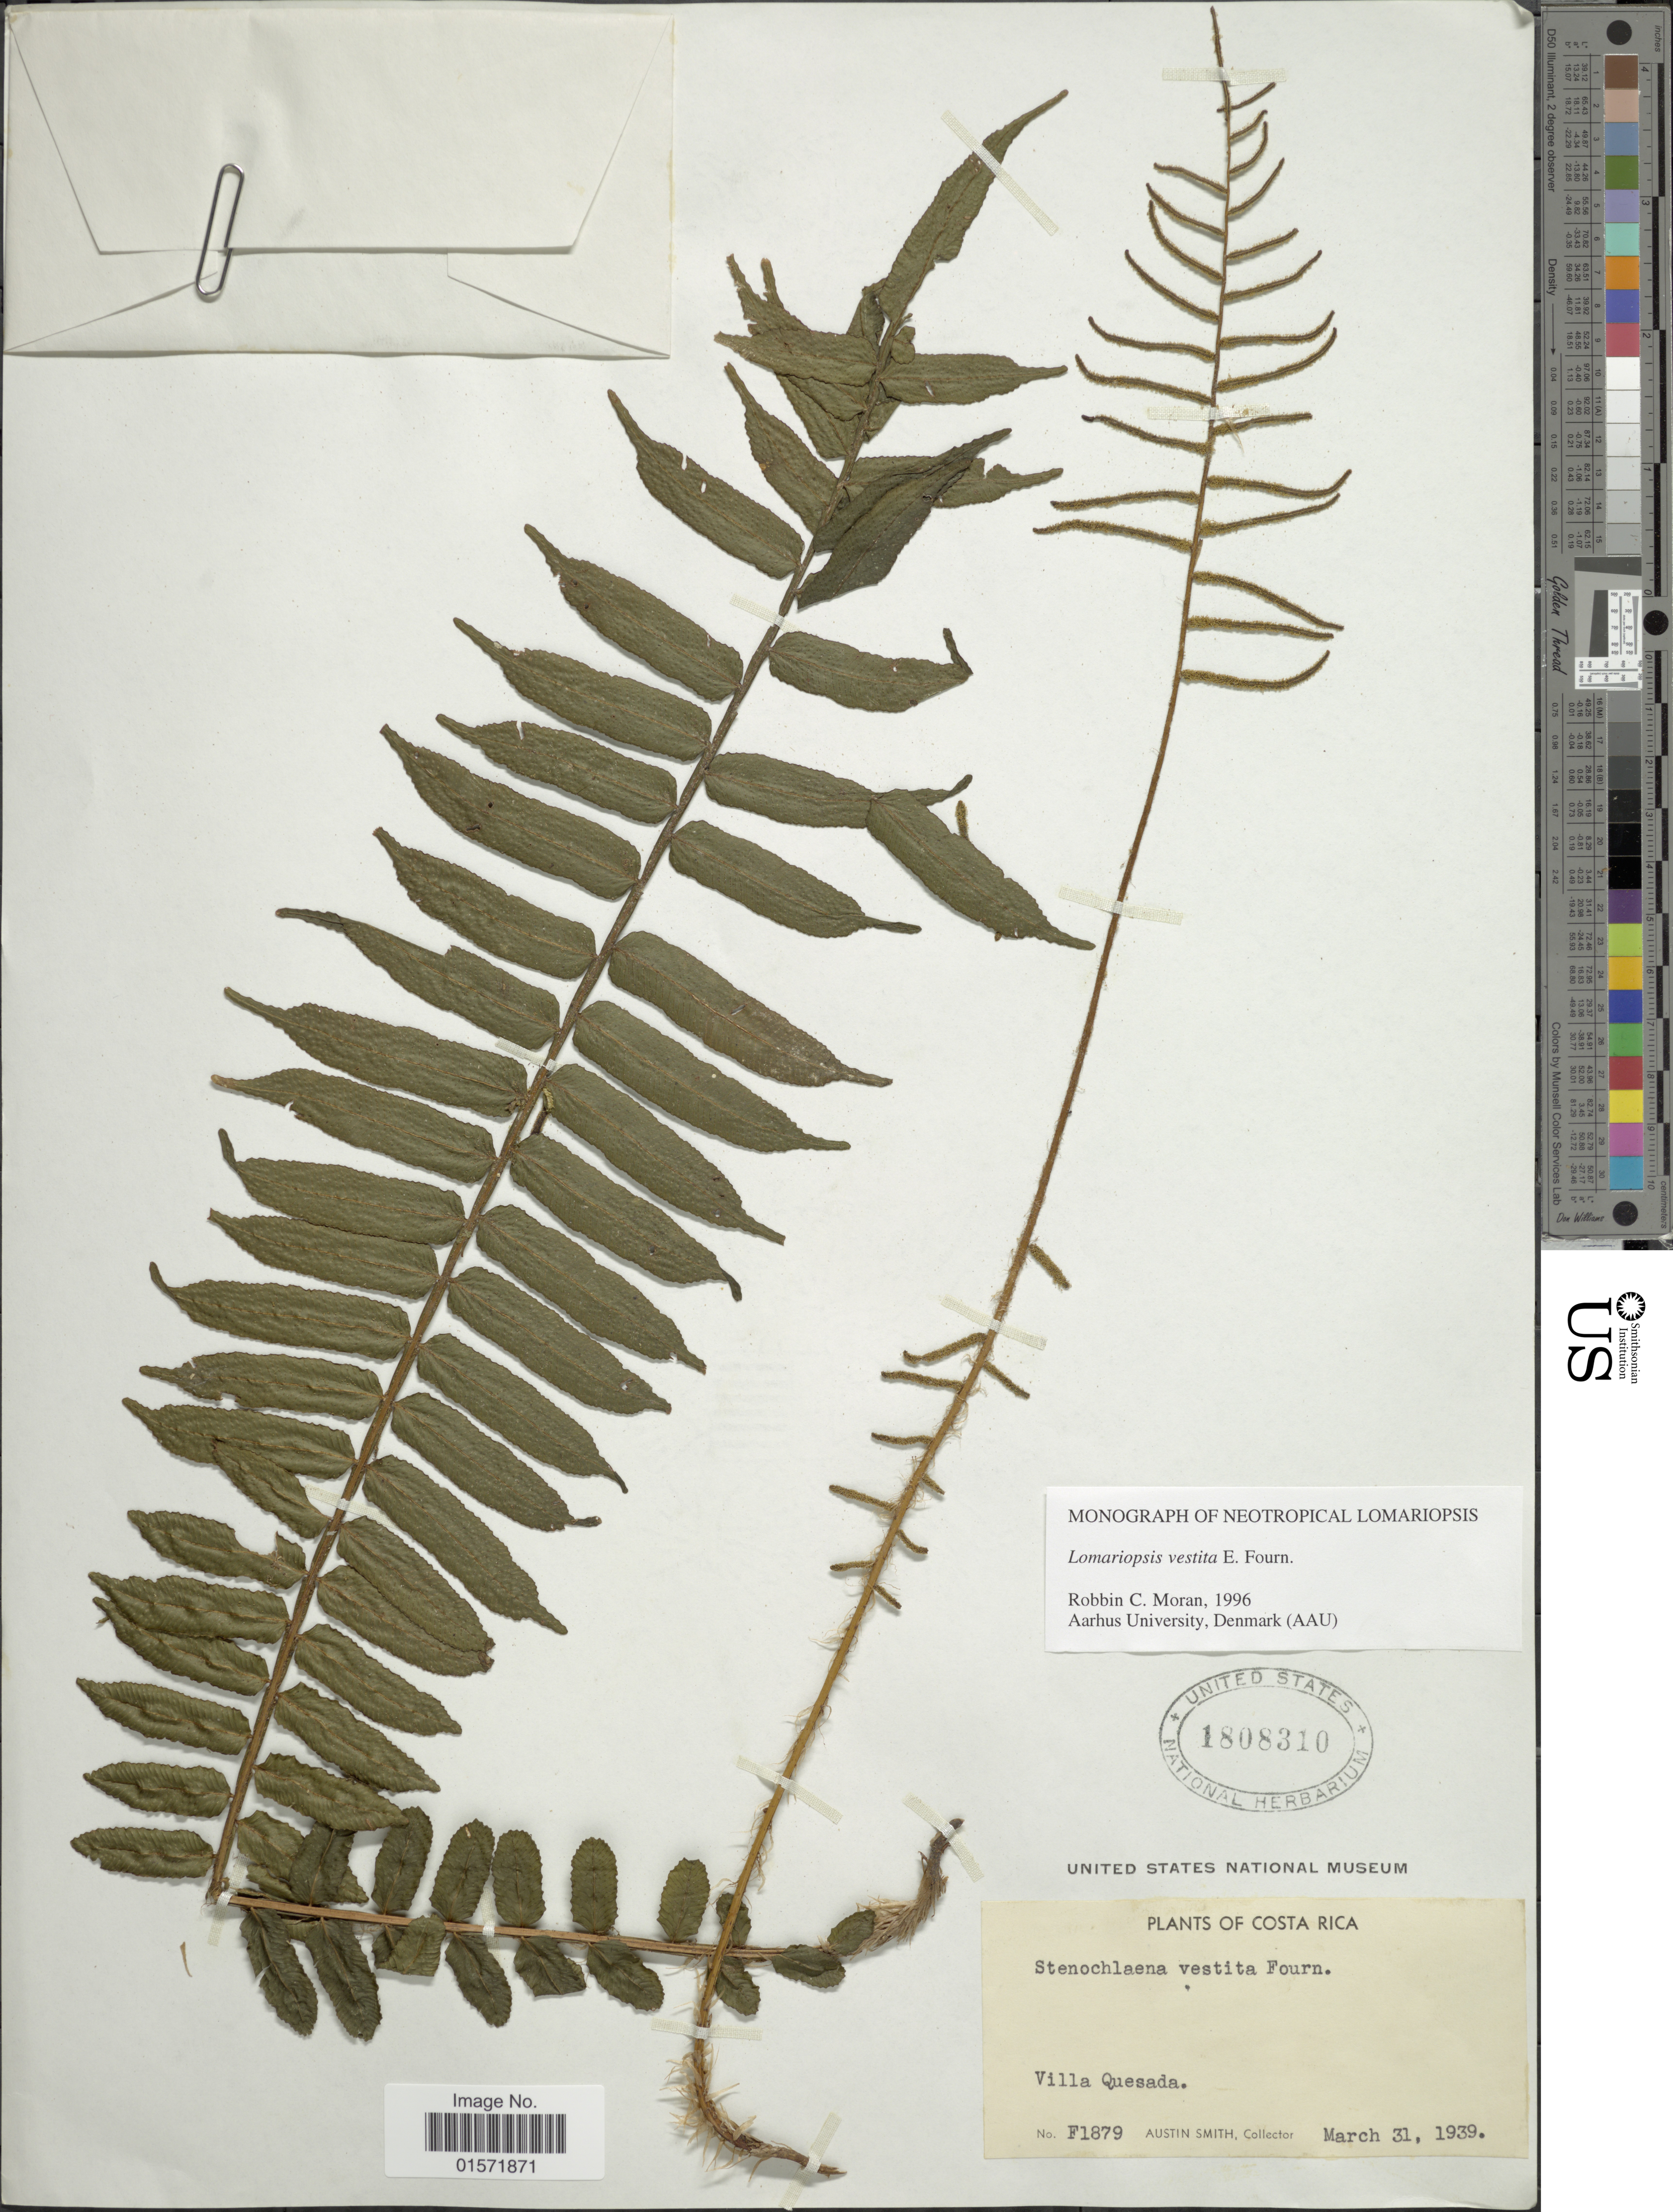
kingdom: Plantae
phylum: Tracheophyta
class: Polypodiopsida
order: Polypodiales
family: Lomariopsidaceae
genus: Lomariopsis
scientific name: Lomariopsis vestita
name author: E. Fourn.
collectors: Aust P. Smith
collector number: F1879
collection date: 1939-03-31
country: Costa Rica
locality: Villa Quesada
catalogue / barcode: US 1808310